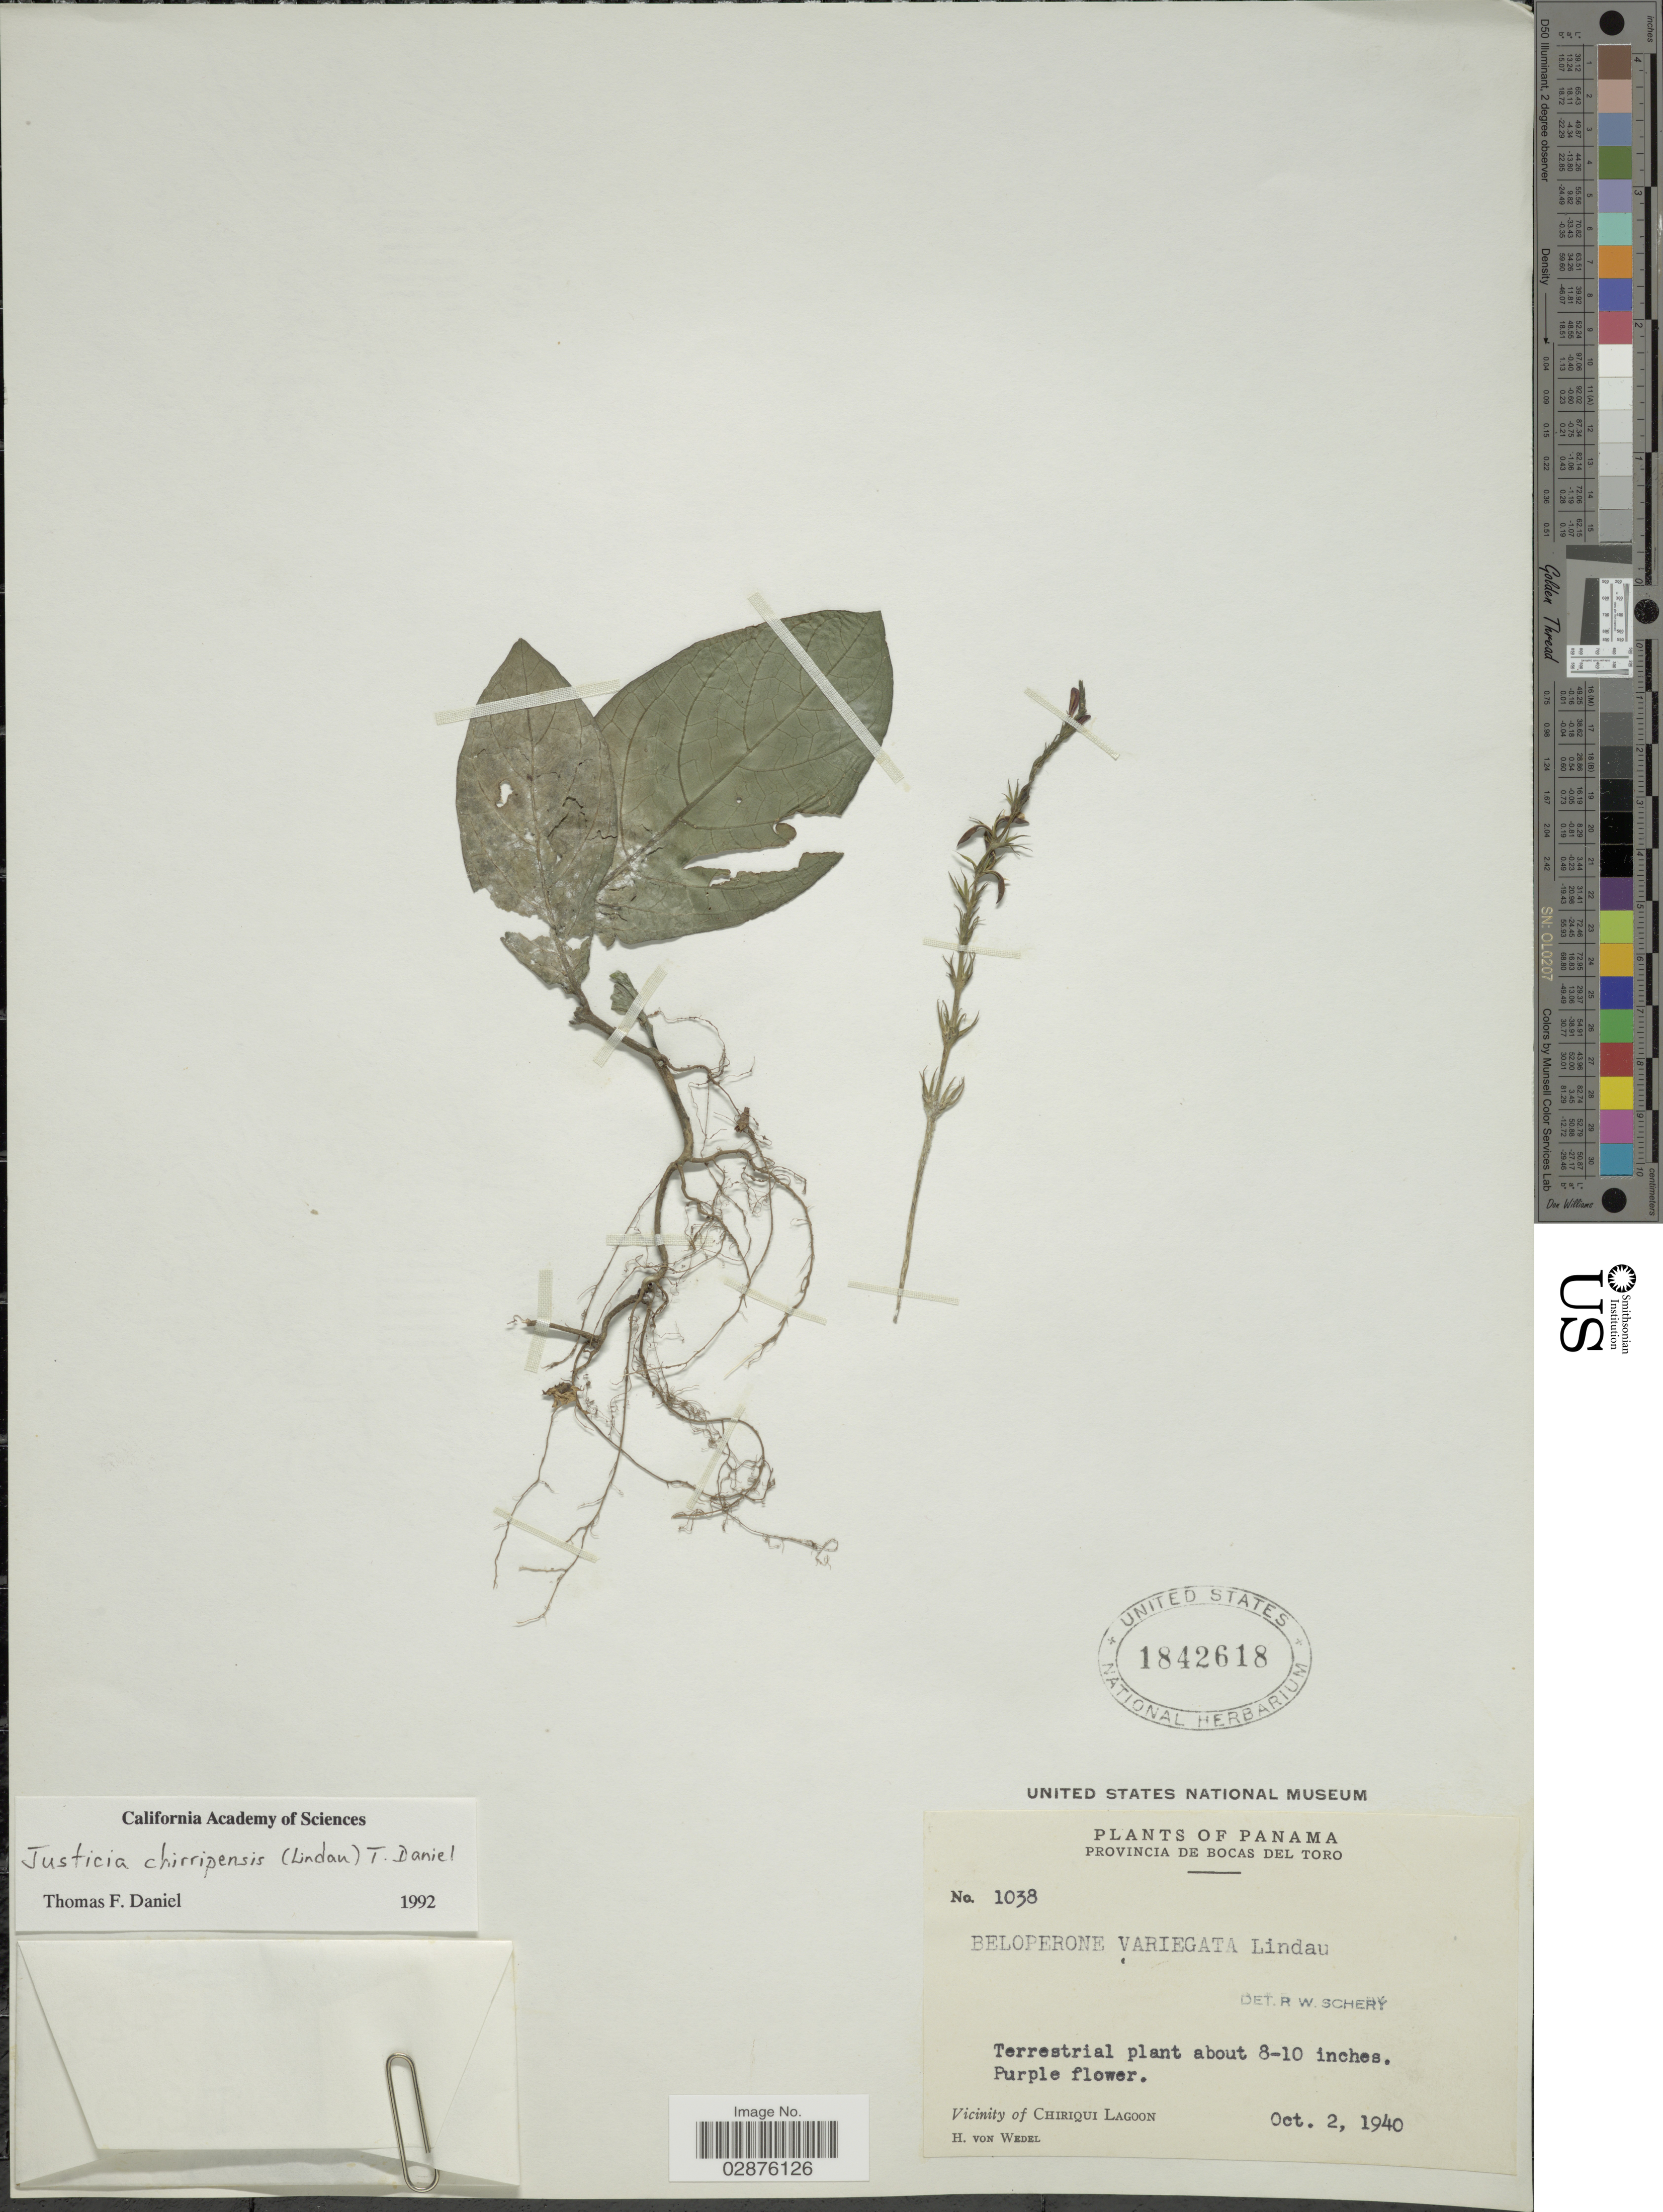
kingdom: Plantae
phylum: Tracheophyta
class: Magnoliopsida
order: Lamiales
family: Acanthaceae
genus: Justicia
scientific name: Justicia chamaeranthemoides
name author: (Kuntze) T.F. Daniel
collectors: H. von Wedel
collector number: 1038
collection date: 1940-10-02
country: Panama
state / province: Bocas del Toro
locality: Vicinity of Chiriqui Lagoon.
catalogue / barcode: US 1842618